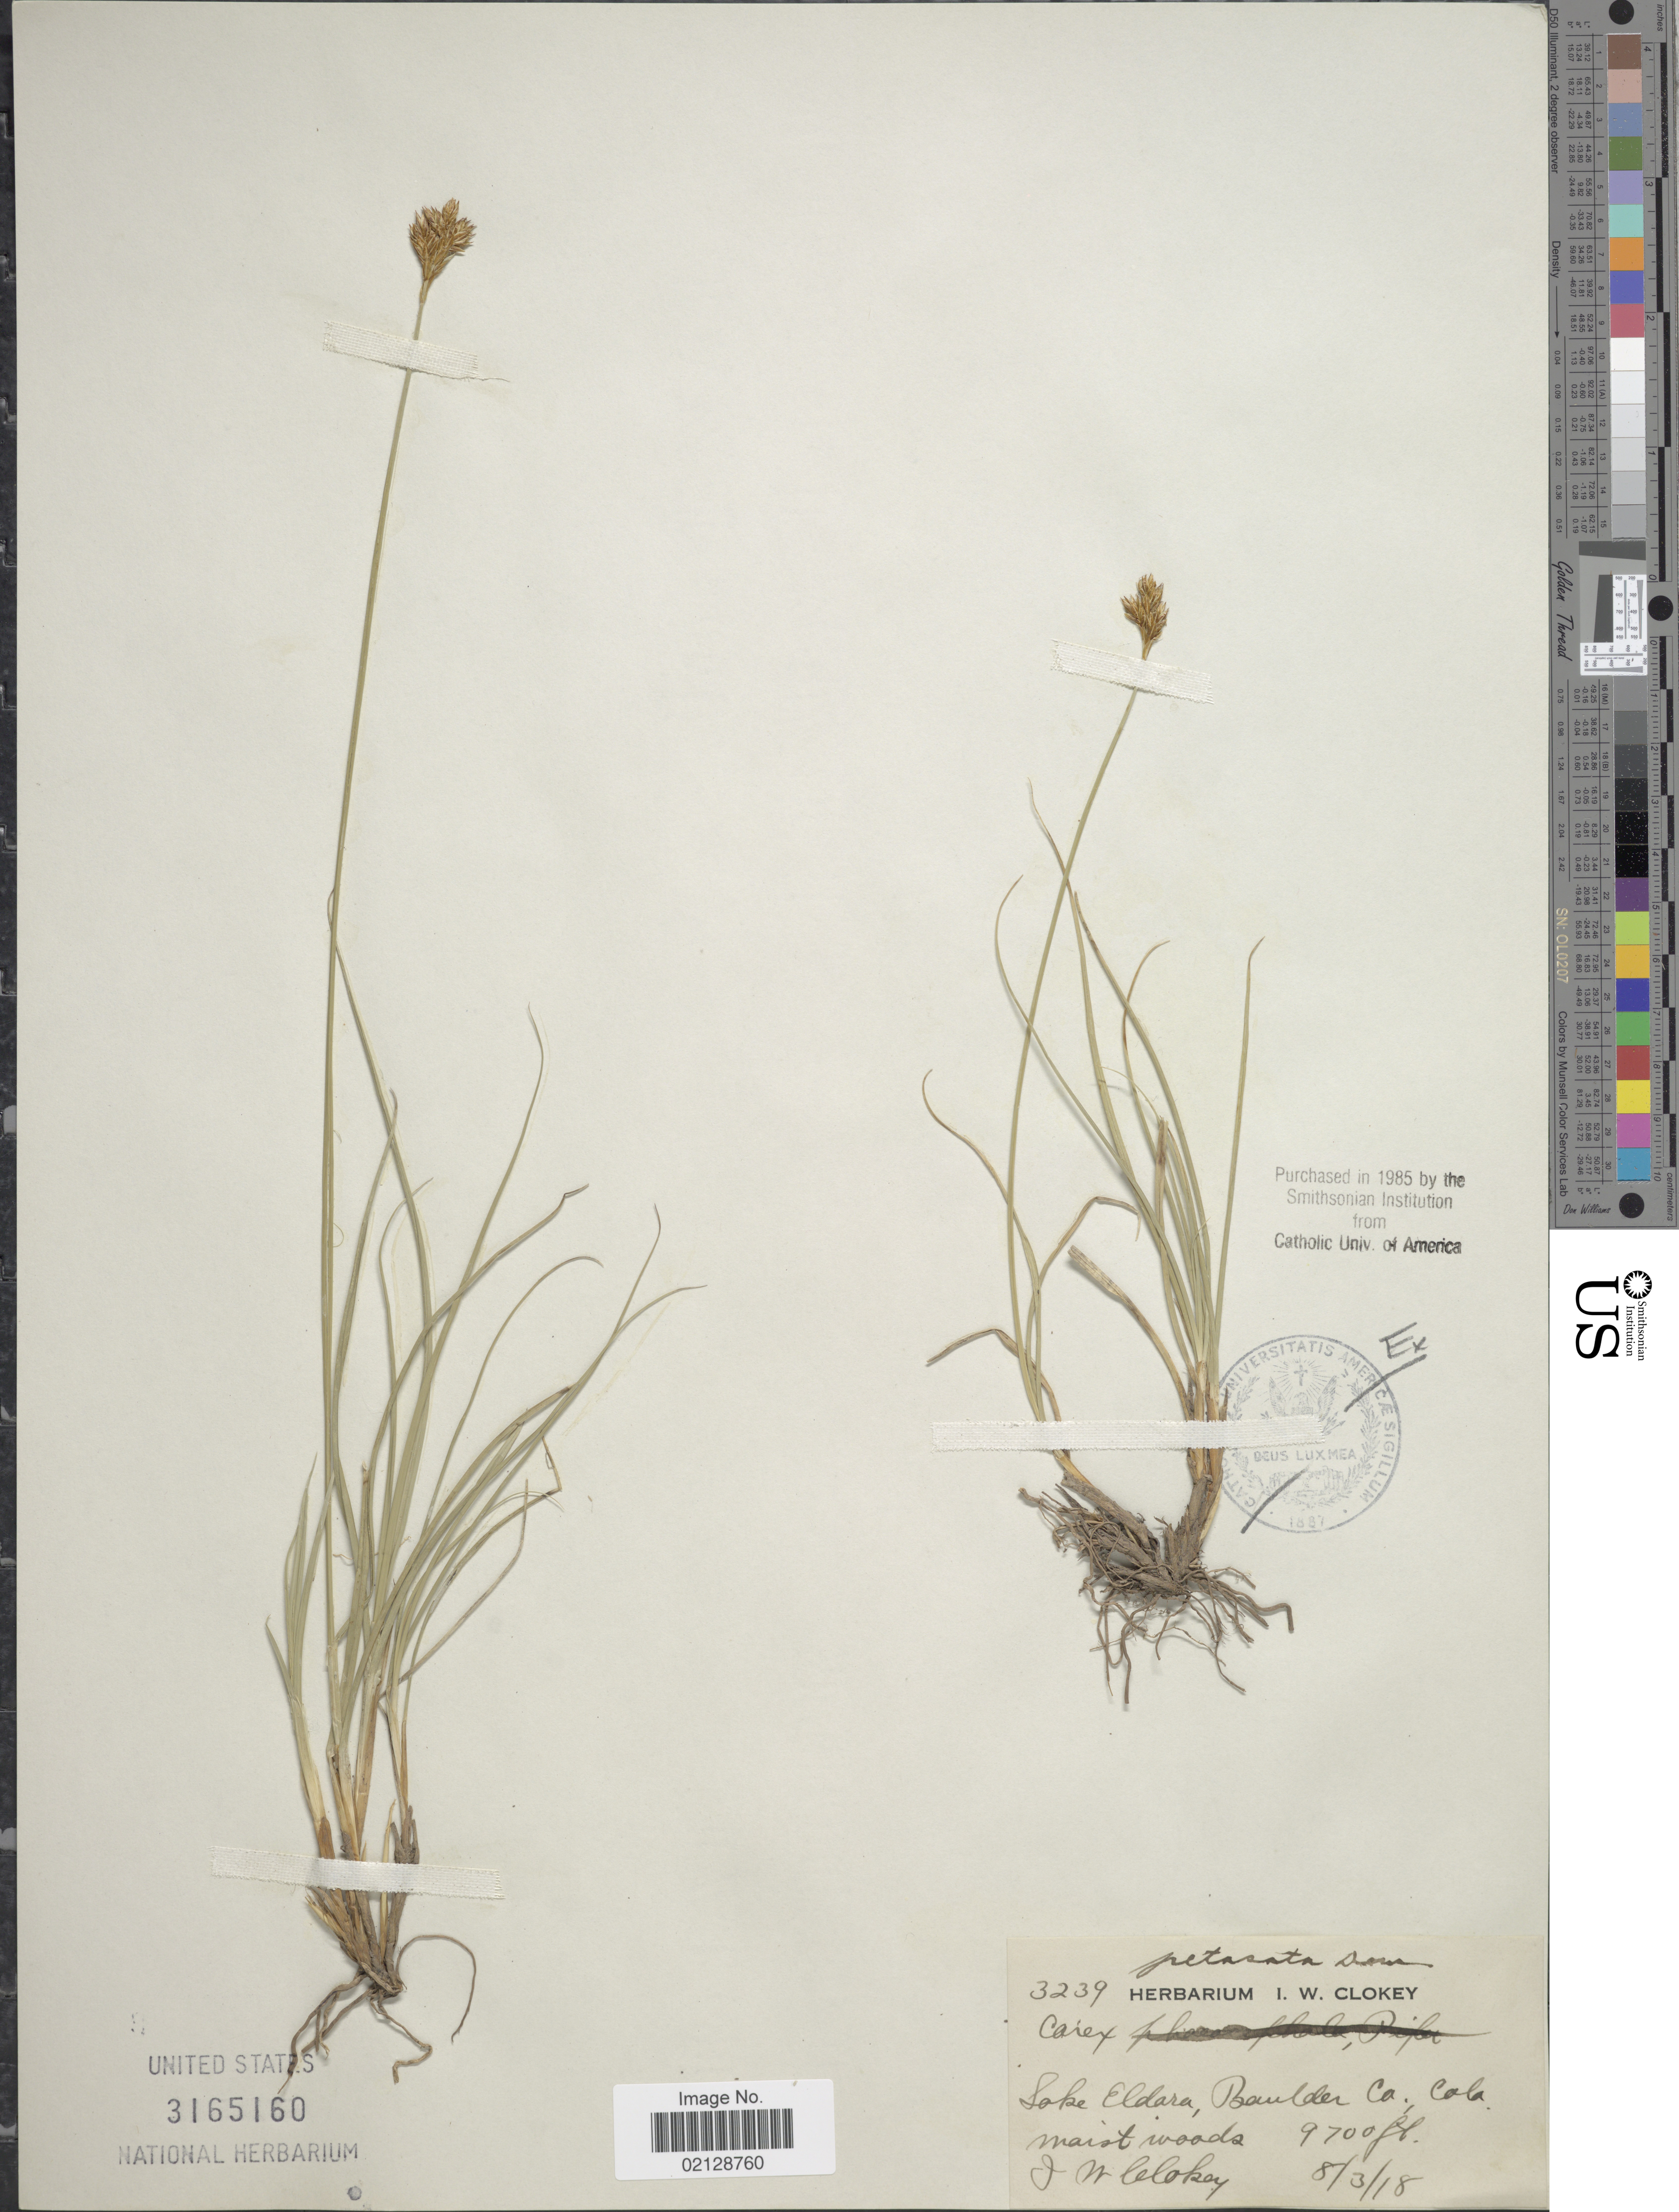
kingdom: Plantae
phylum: Tracheophyta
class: Liliopsida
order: Poales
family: Cyperaceae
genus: Carex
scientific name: Carex petasata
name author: Dewey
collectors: I. W. Clokey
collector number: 3239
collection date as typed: Transcribed d/m/y: 3/8/18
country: United States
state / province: Colorado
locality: Lake Eldara, Boulder Co., Colo.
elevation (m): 2957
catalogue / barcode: US 3165160